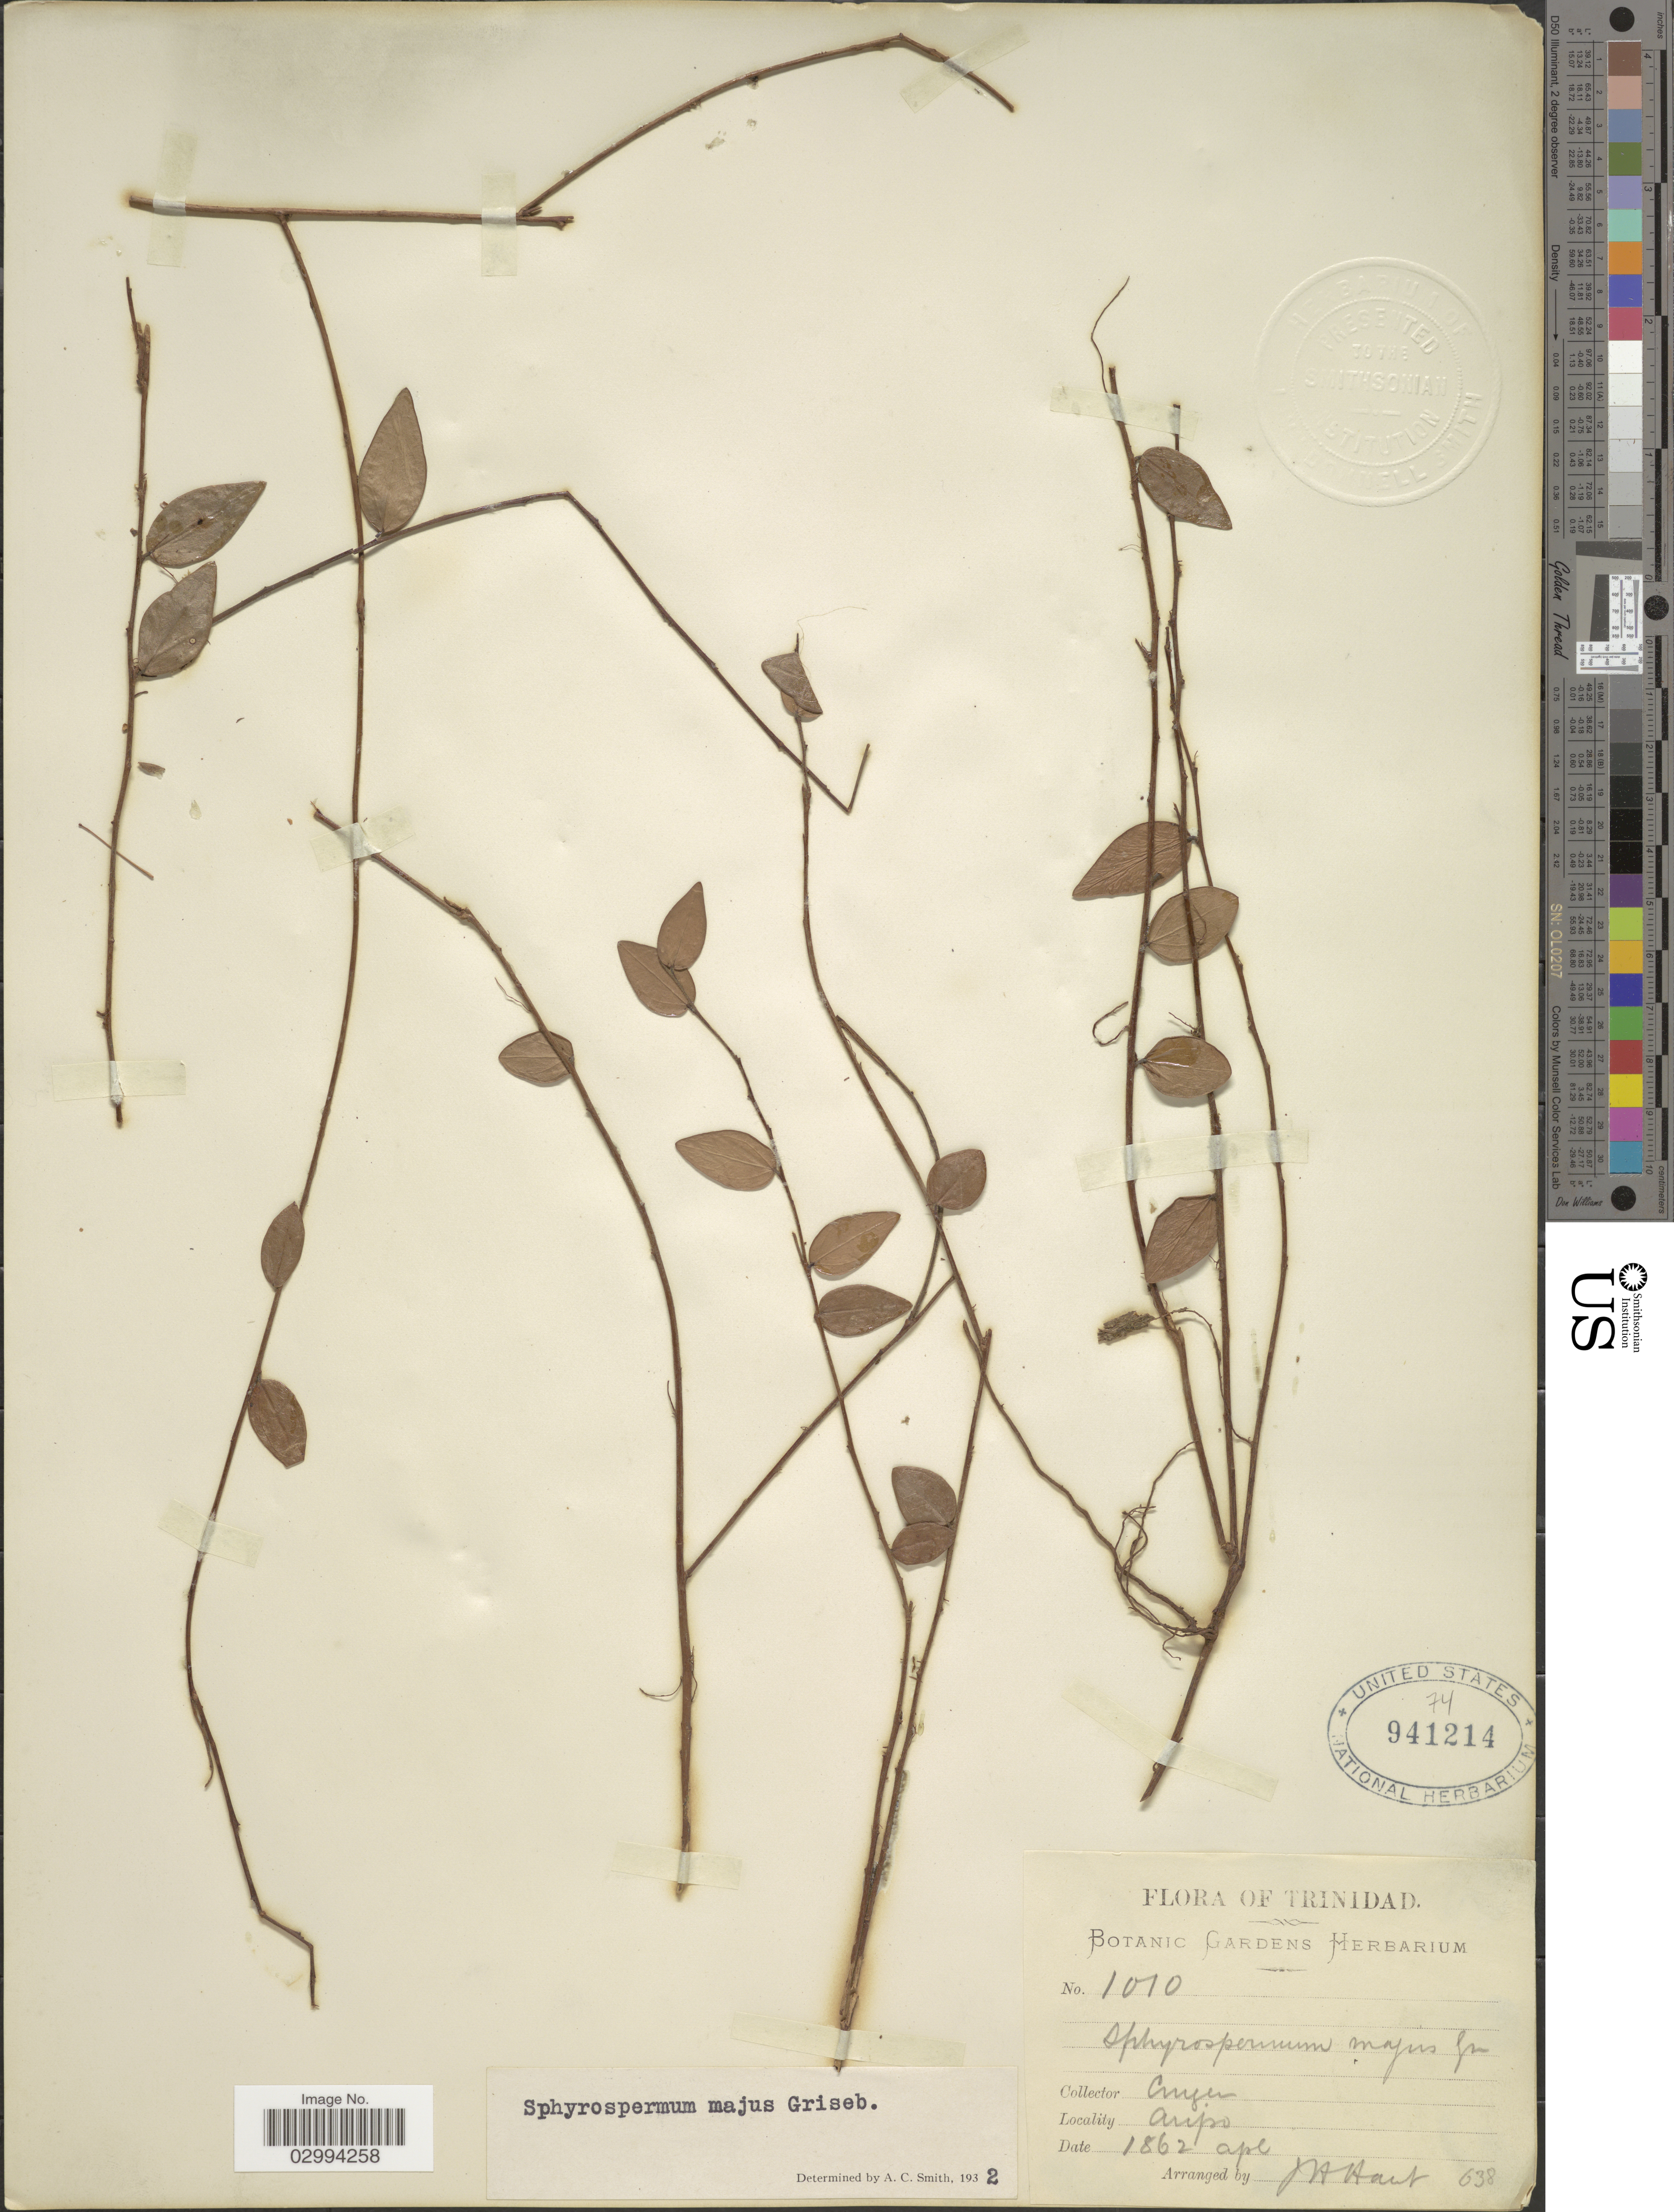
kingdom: Plantae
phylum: Tracheophyta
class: Magnoliopsida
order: Ericales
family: Ericaceae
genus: Sphyrospermum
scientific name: Sphyrospermum cordifolium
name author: Benth.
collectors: H. Crüger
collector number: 1010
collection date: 1862-04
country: Trinidad and Tobago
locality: Aripo.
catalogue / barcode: US 941214